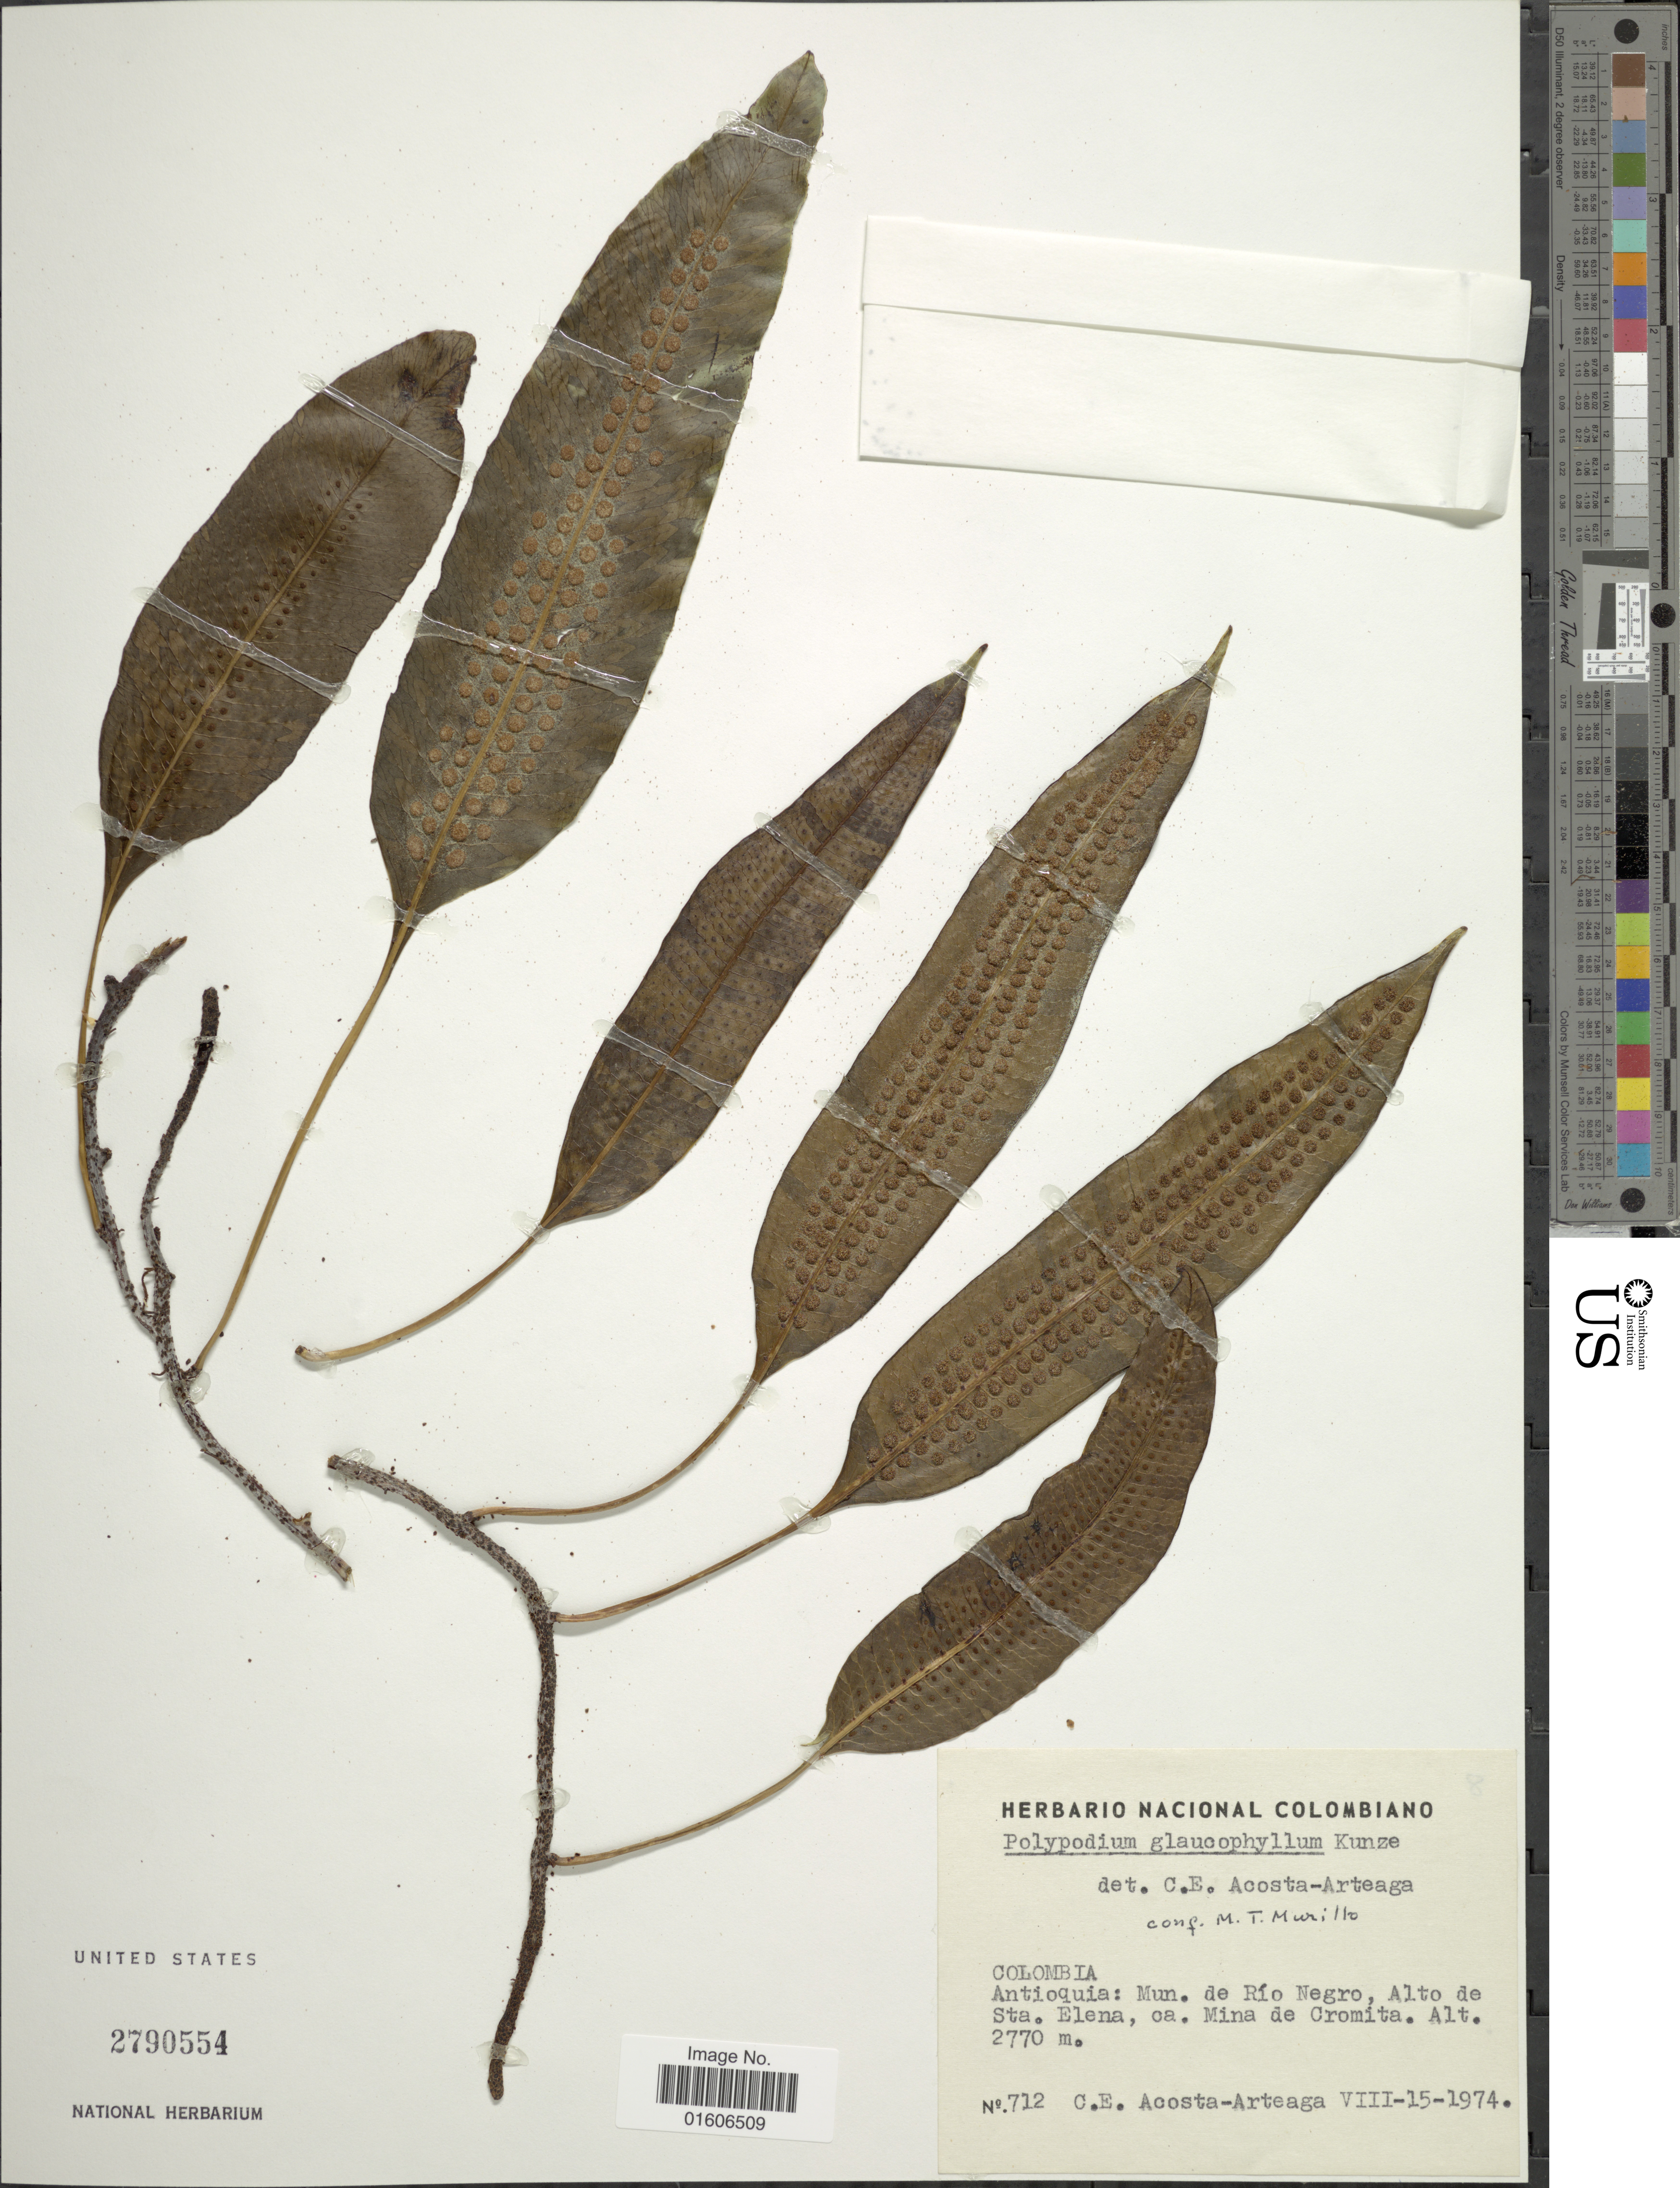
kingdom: Plantae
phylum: Tracheophyta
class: Polypodiopsida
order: Polypodiales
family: Polypodiaceae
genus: Serpocaulon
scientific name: Serpocaulon levigatum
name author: (Cav.) A.R. Sm.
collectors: C. E. Acosta-Arteaga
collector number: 712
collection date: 1974-08-15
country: Colombia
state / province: Antioquia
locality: Antioquia: Mun. de Río Negro, Alto de Sta. Elena, ca. Mina de Cromita.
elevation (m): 2770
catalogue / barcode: US 2790554